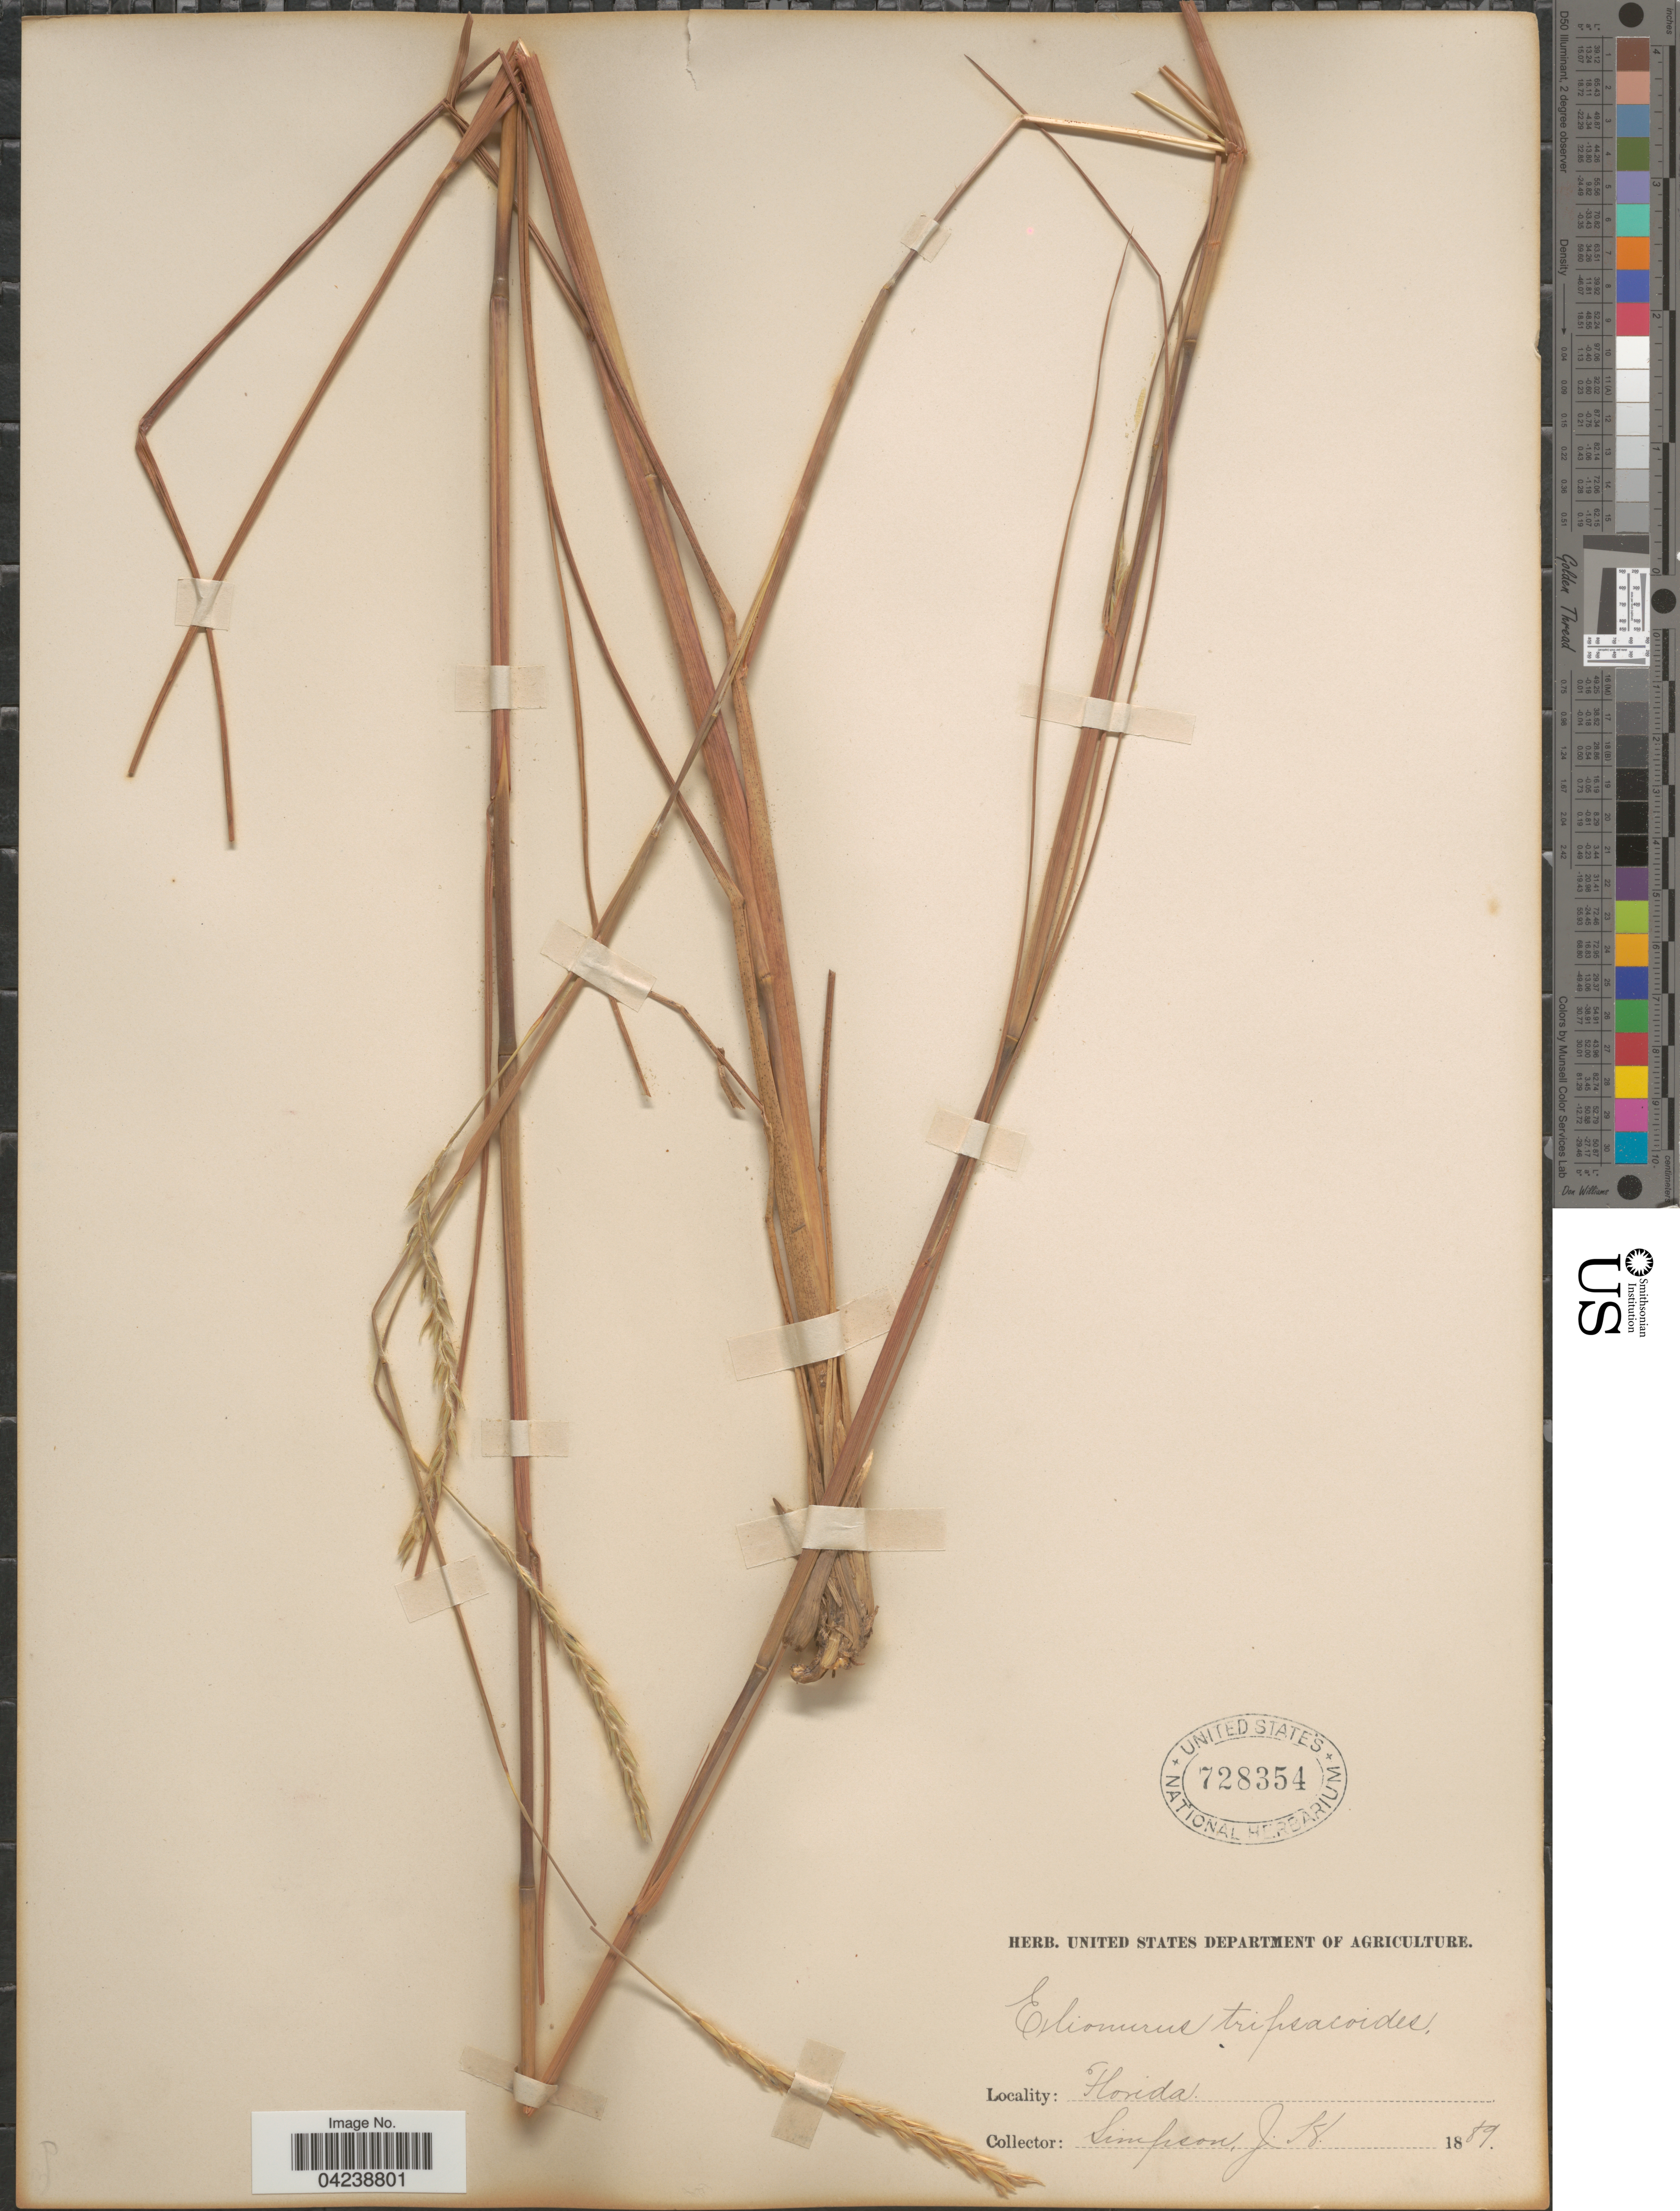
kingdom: Plantae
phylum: Tracheophyta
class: Liliopsida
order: Poales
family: Poaceae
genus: Elionurus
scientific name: Elionurus tripsacoides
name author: Humb. & Bonpl. ex Willd.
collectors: J. Simpson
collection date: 1889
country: United States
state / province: Florida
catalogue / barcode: US 728354